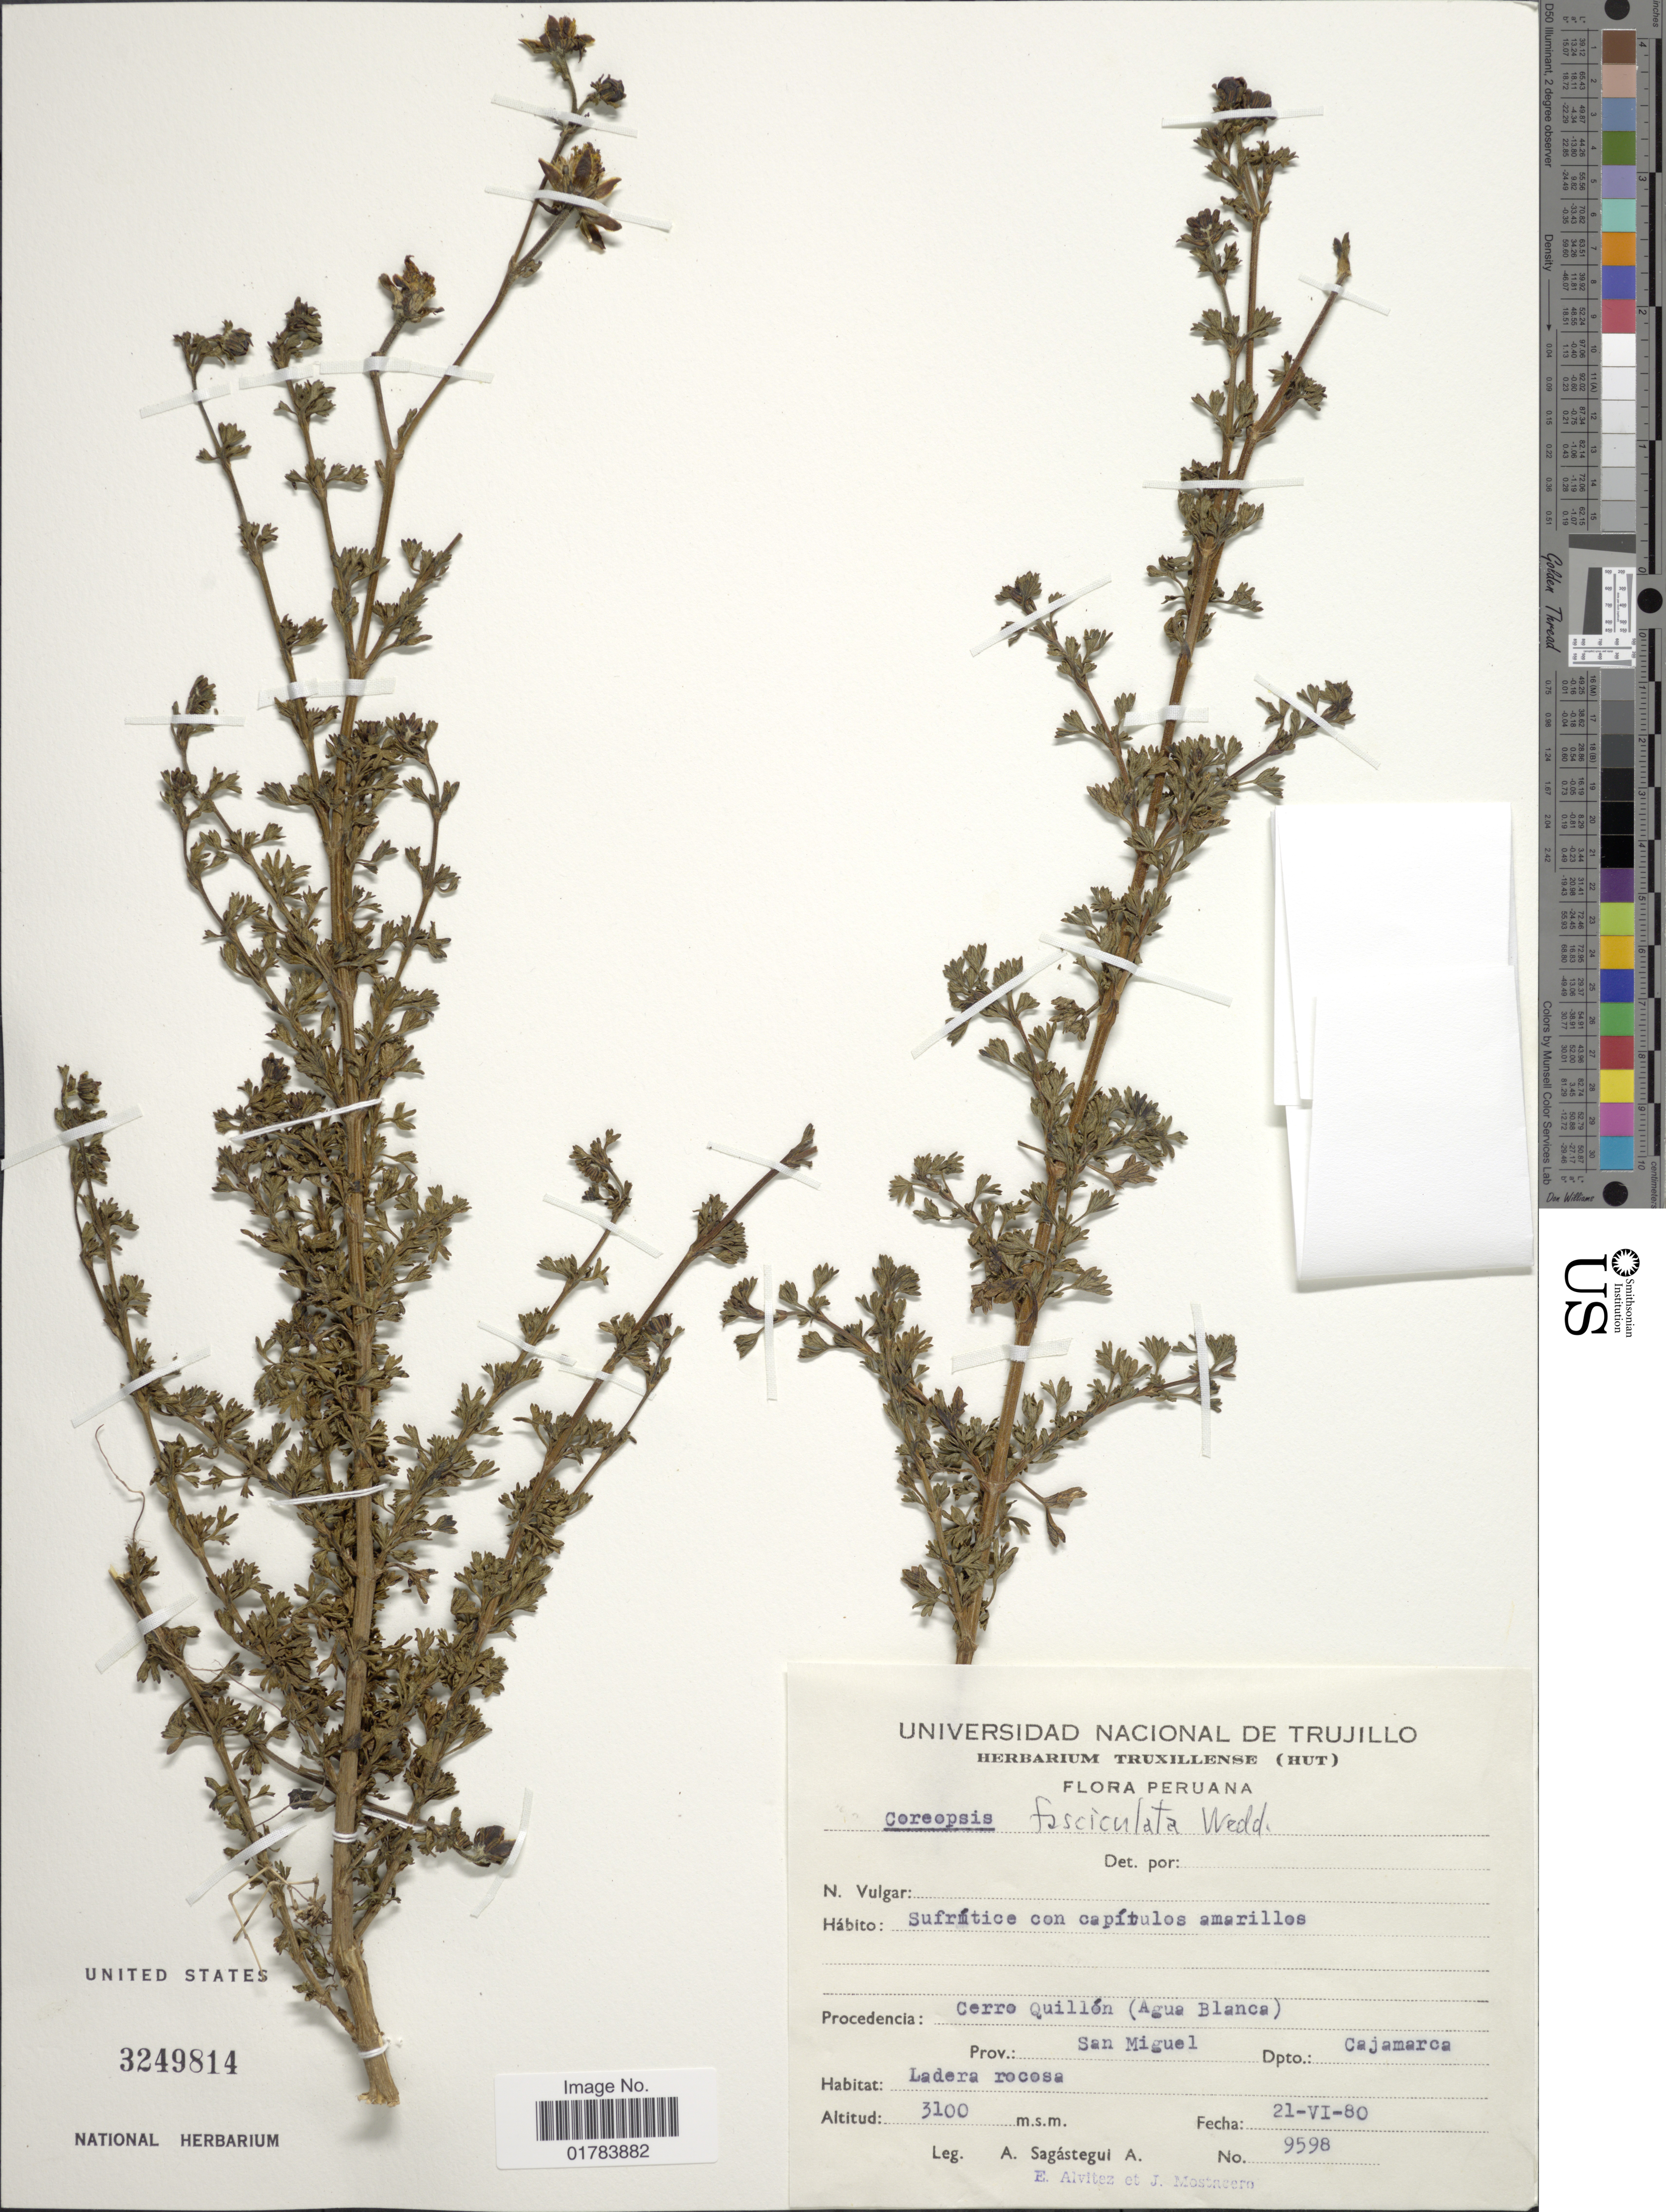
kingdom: Plantae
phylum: Tracheophyta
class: Magnoliopsida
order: Asterales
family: Asteraceae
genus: Coreopsis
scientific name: Coreopsis fasciculata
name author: Wedd.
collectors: A. Sagástegui A., E. Alvitez I. & J. Mostacero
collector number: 9598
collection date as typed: Transcribed d/m/y: 21/6/80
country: Peru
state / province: Cajamarca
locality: Procedencia: Cerro Quillon (Agua Blanco), Prov.: San Miguel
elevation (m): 3100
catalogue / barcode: US 3249814